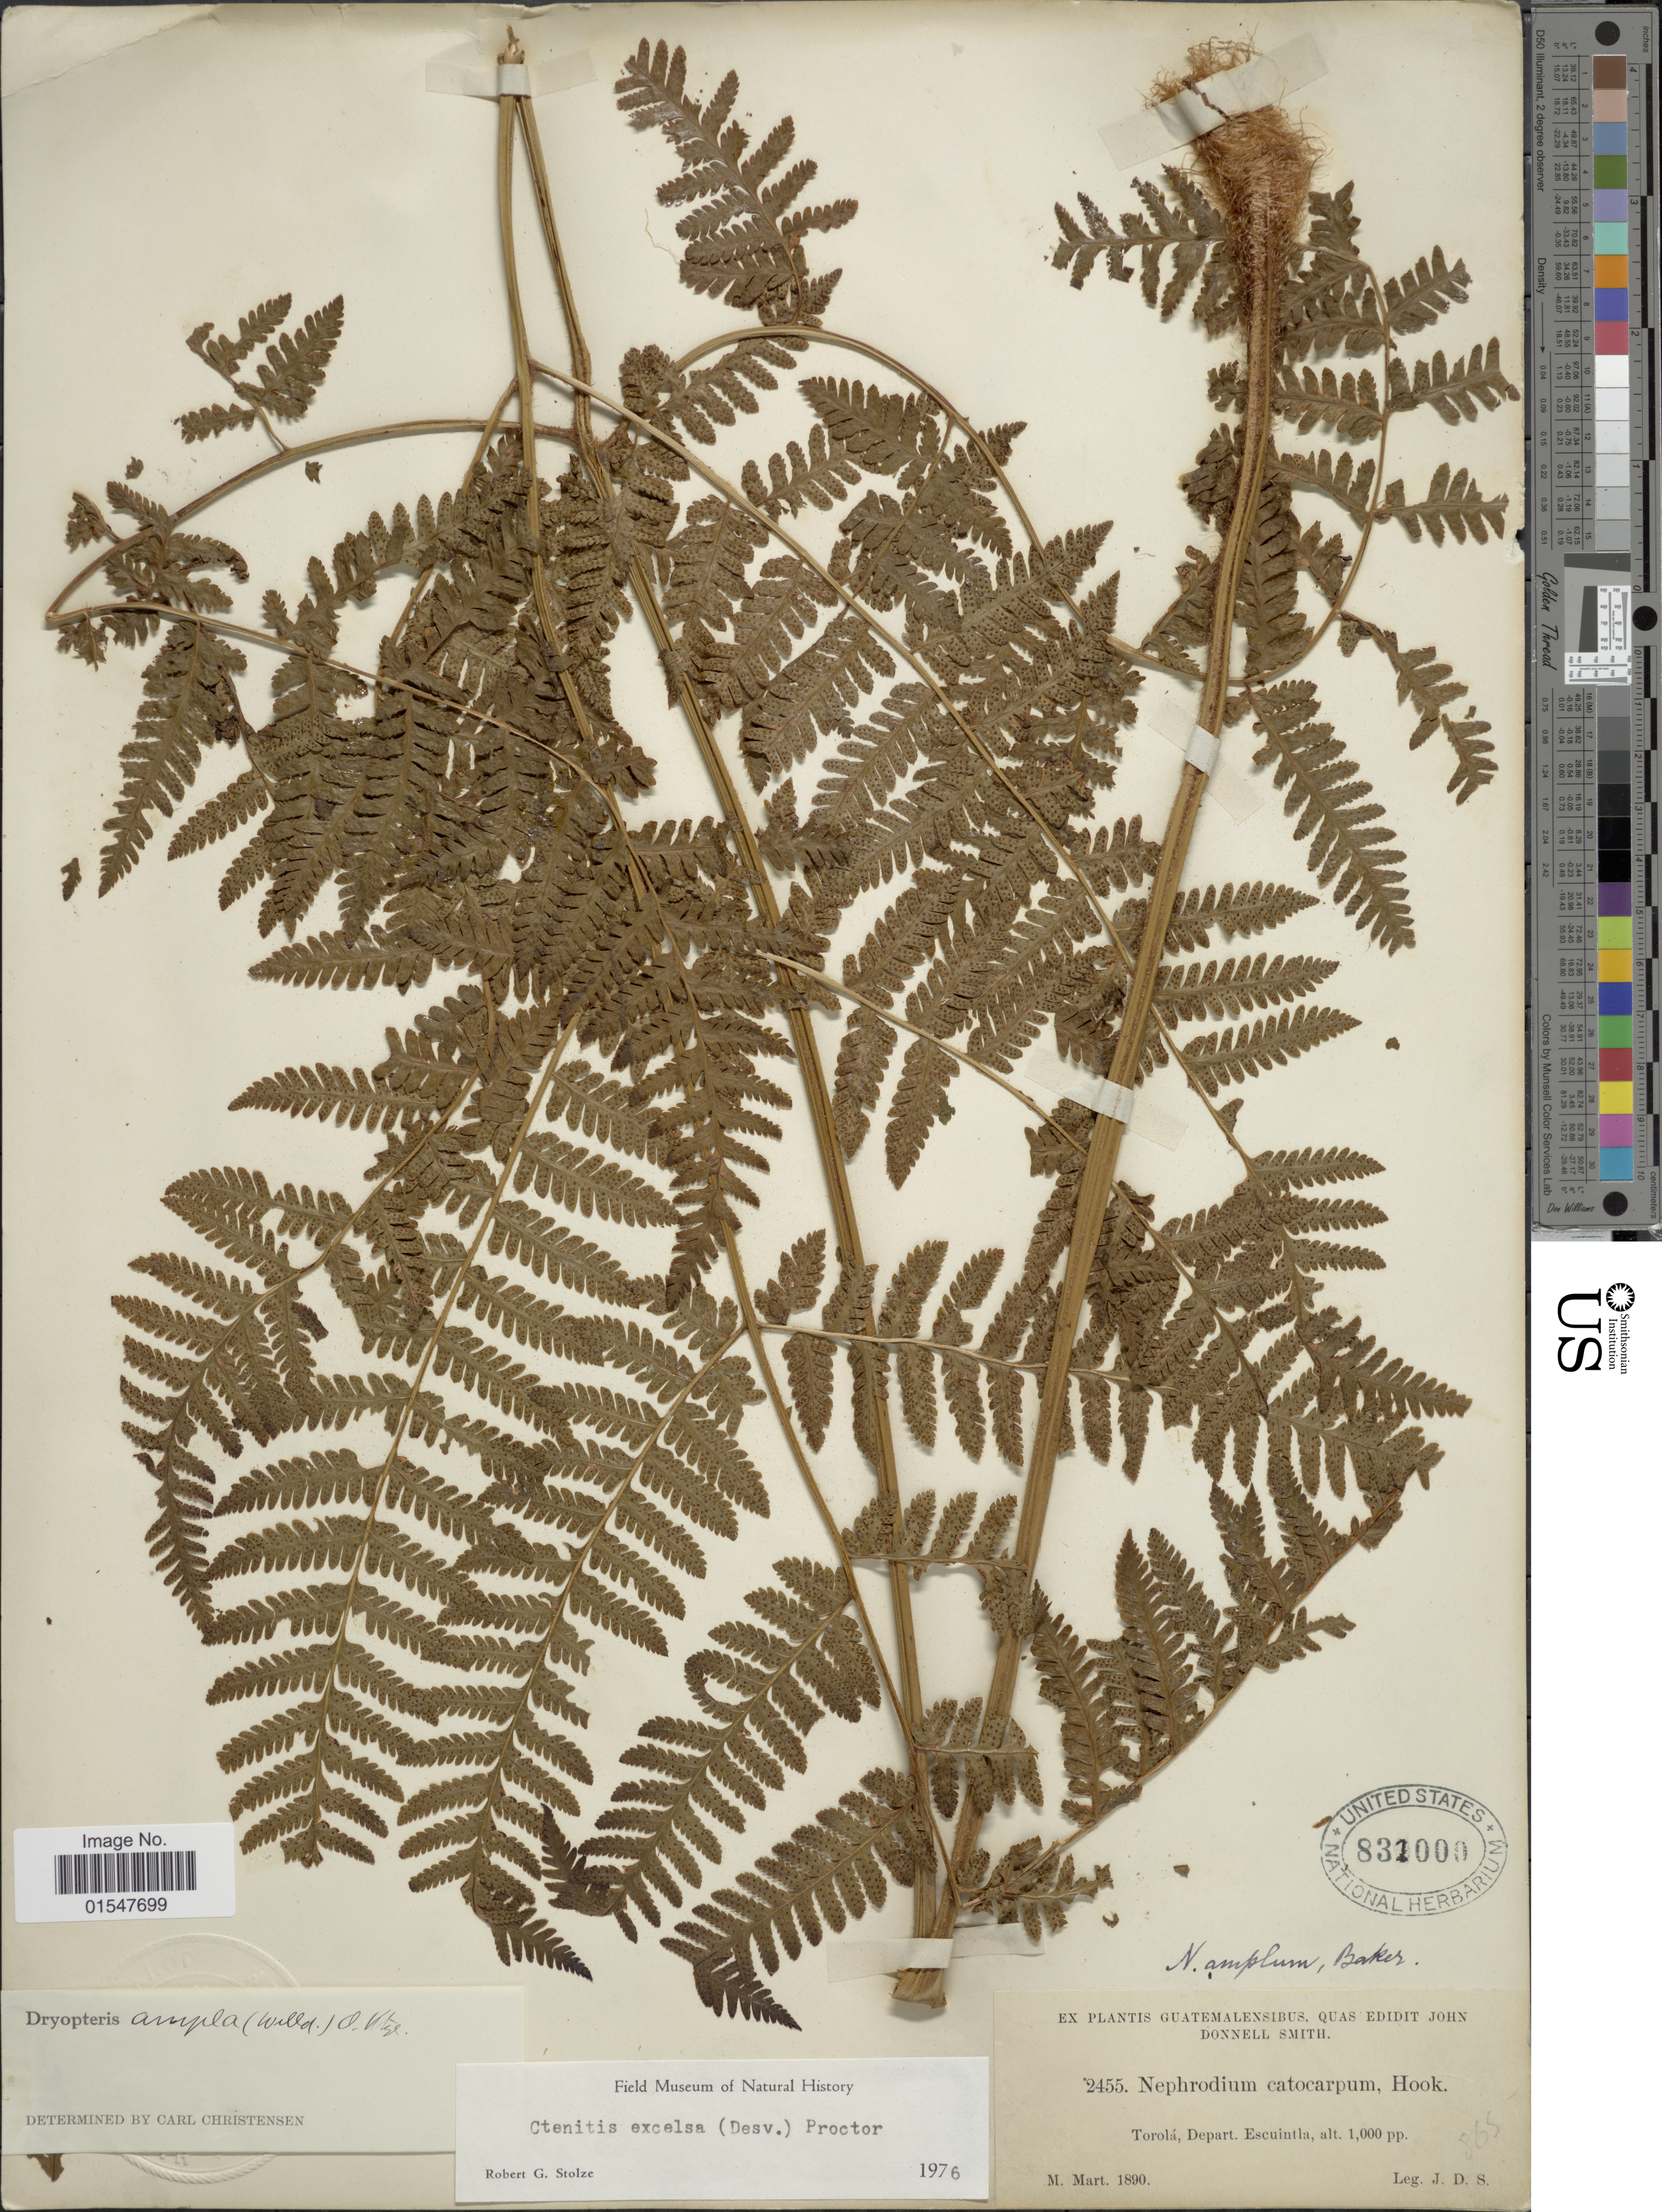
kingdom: Plantae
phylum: Tracheophyta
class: Polypodiopsida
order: Polypodiales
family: Dryopteridaceae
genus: Ctenitis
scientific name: Ctenitis excelsa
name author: (Desv.) Proctor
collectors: J. Donnell Smith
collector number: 2455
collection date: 1890-03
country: Guatemala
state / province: Escuintla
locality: Torola, Depart. Escuintla.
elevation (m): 305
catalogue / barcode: US 831000